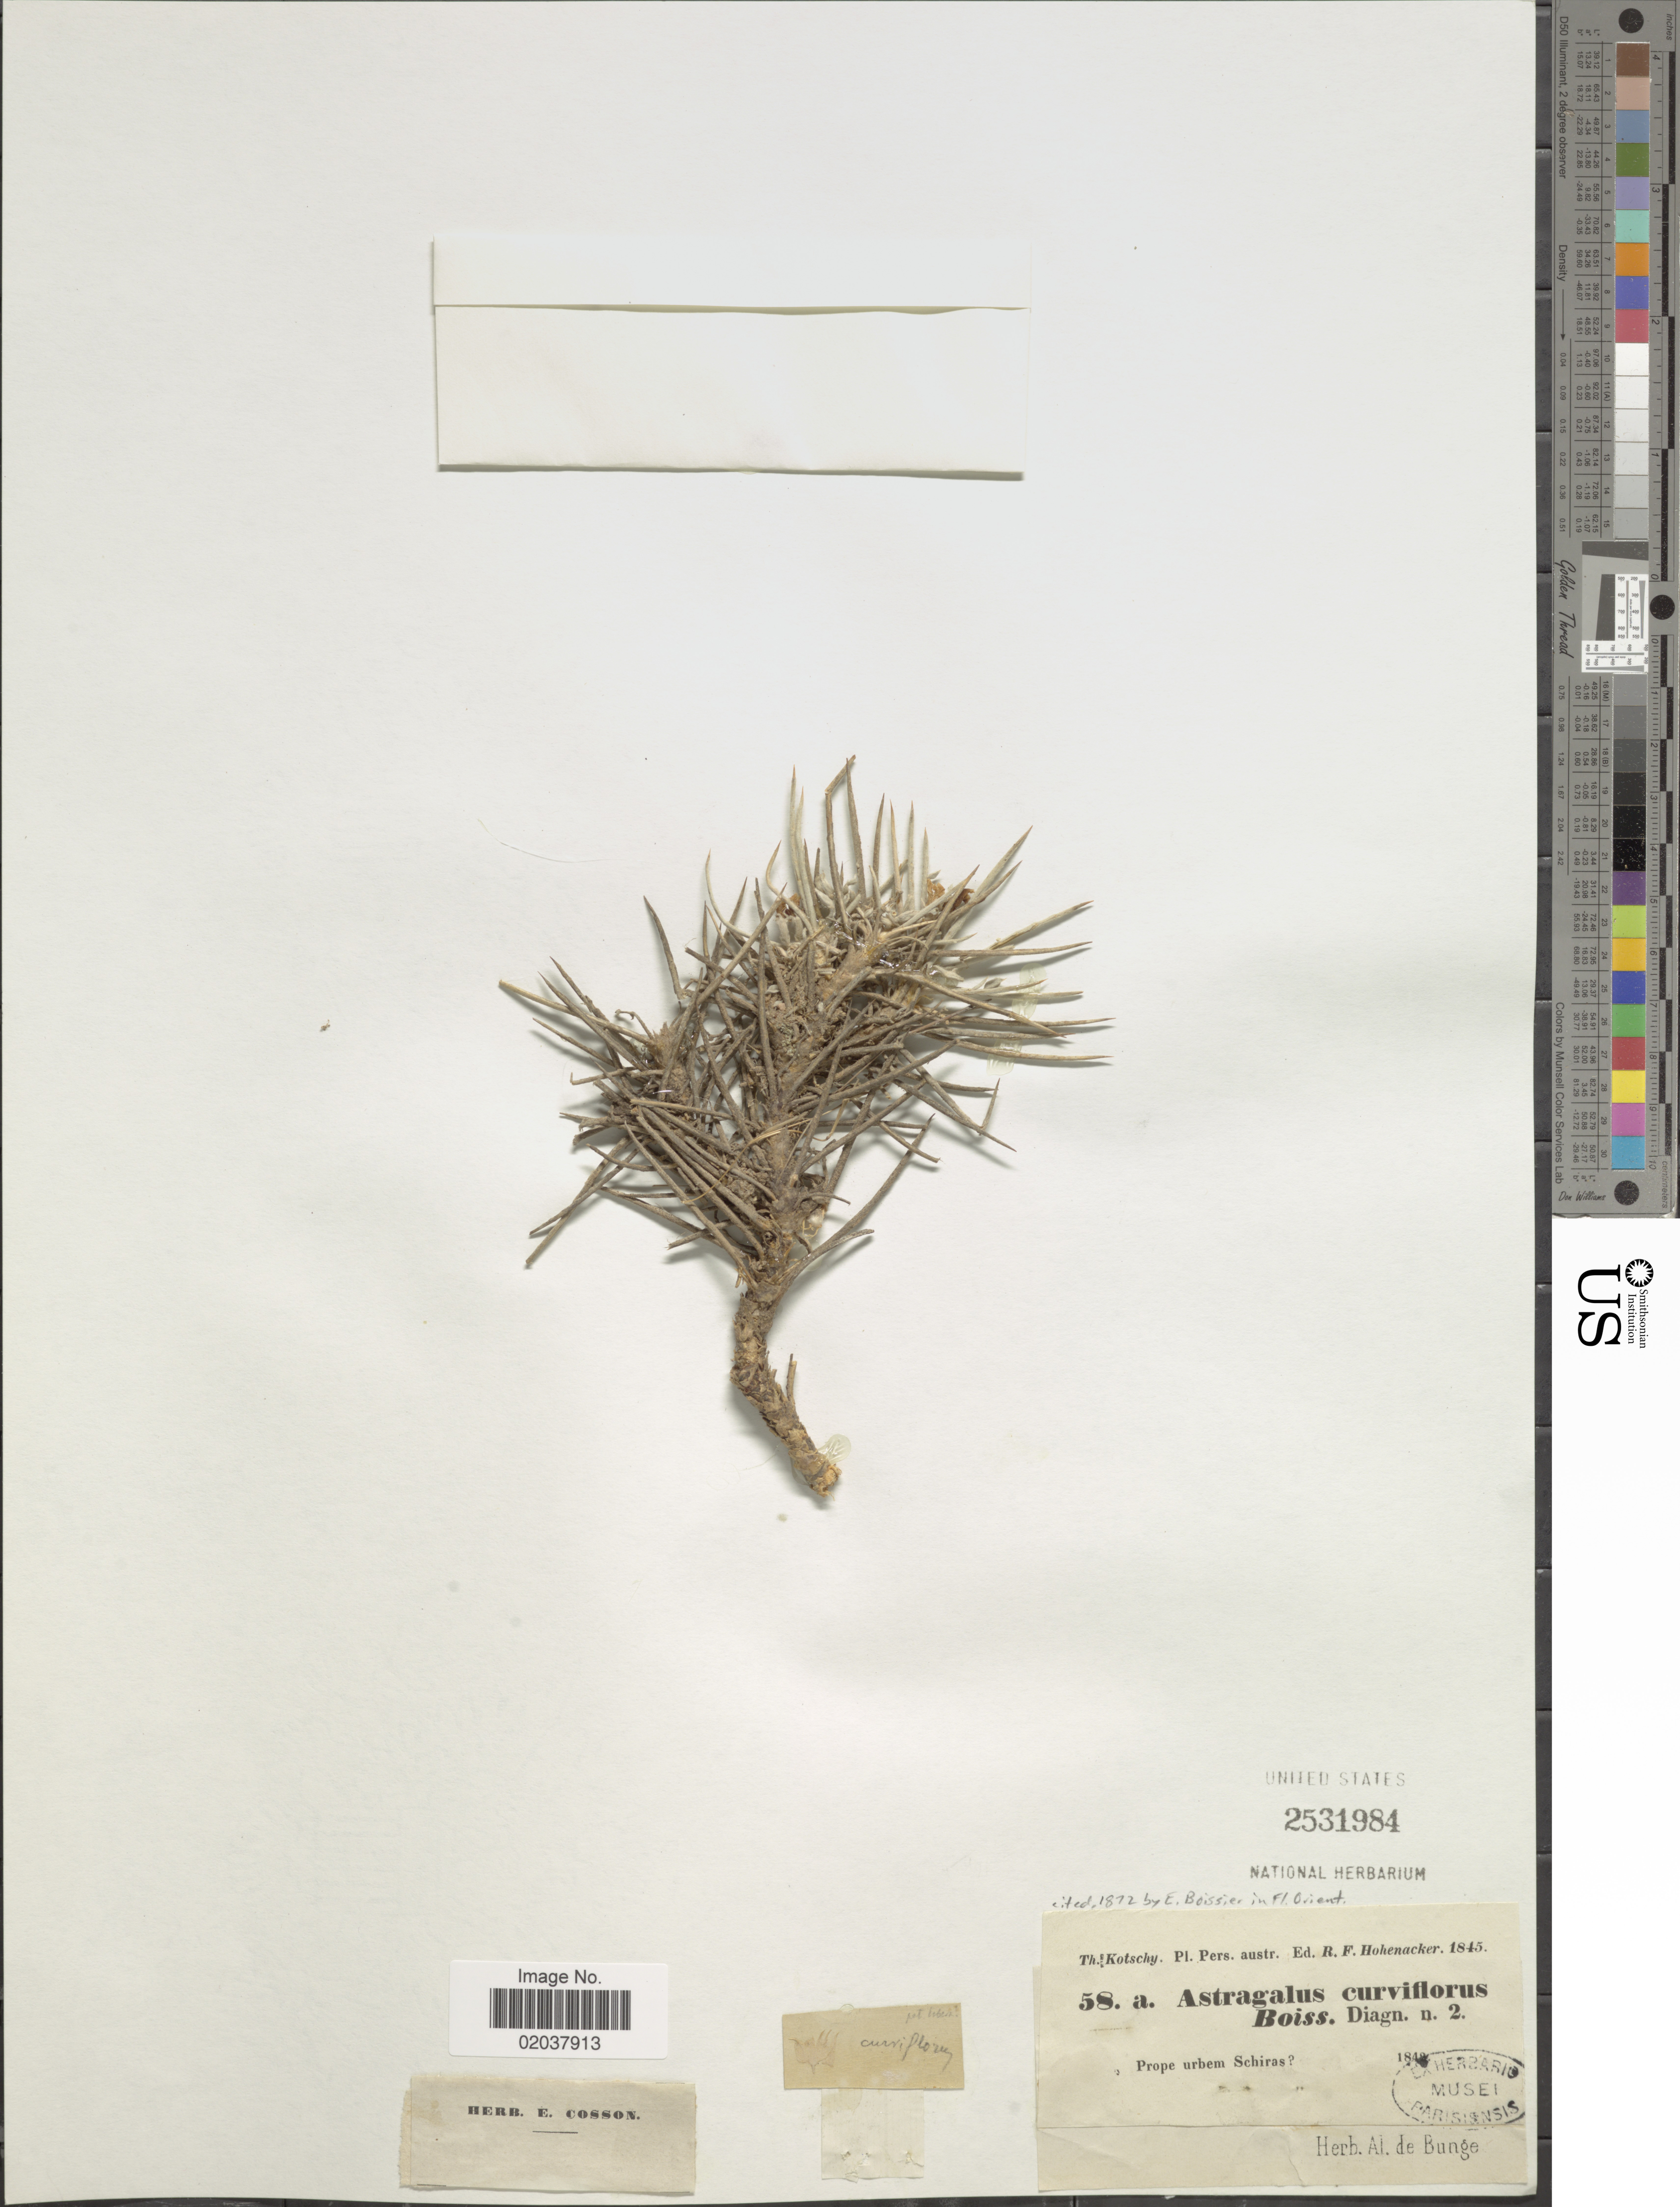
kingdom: Plantae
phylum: Tracheophyta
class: Magnoliopsida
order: Fabales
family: Fabaceae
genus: Astragalus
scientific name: Astragalus curviflorus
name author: Boiss.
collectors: ex herb. Bunge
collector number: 58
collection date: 1845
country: Iran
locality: Pl. Pers. austr. Prope urbem Schiras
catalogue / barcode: US 2531984